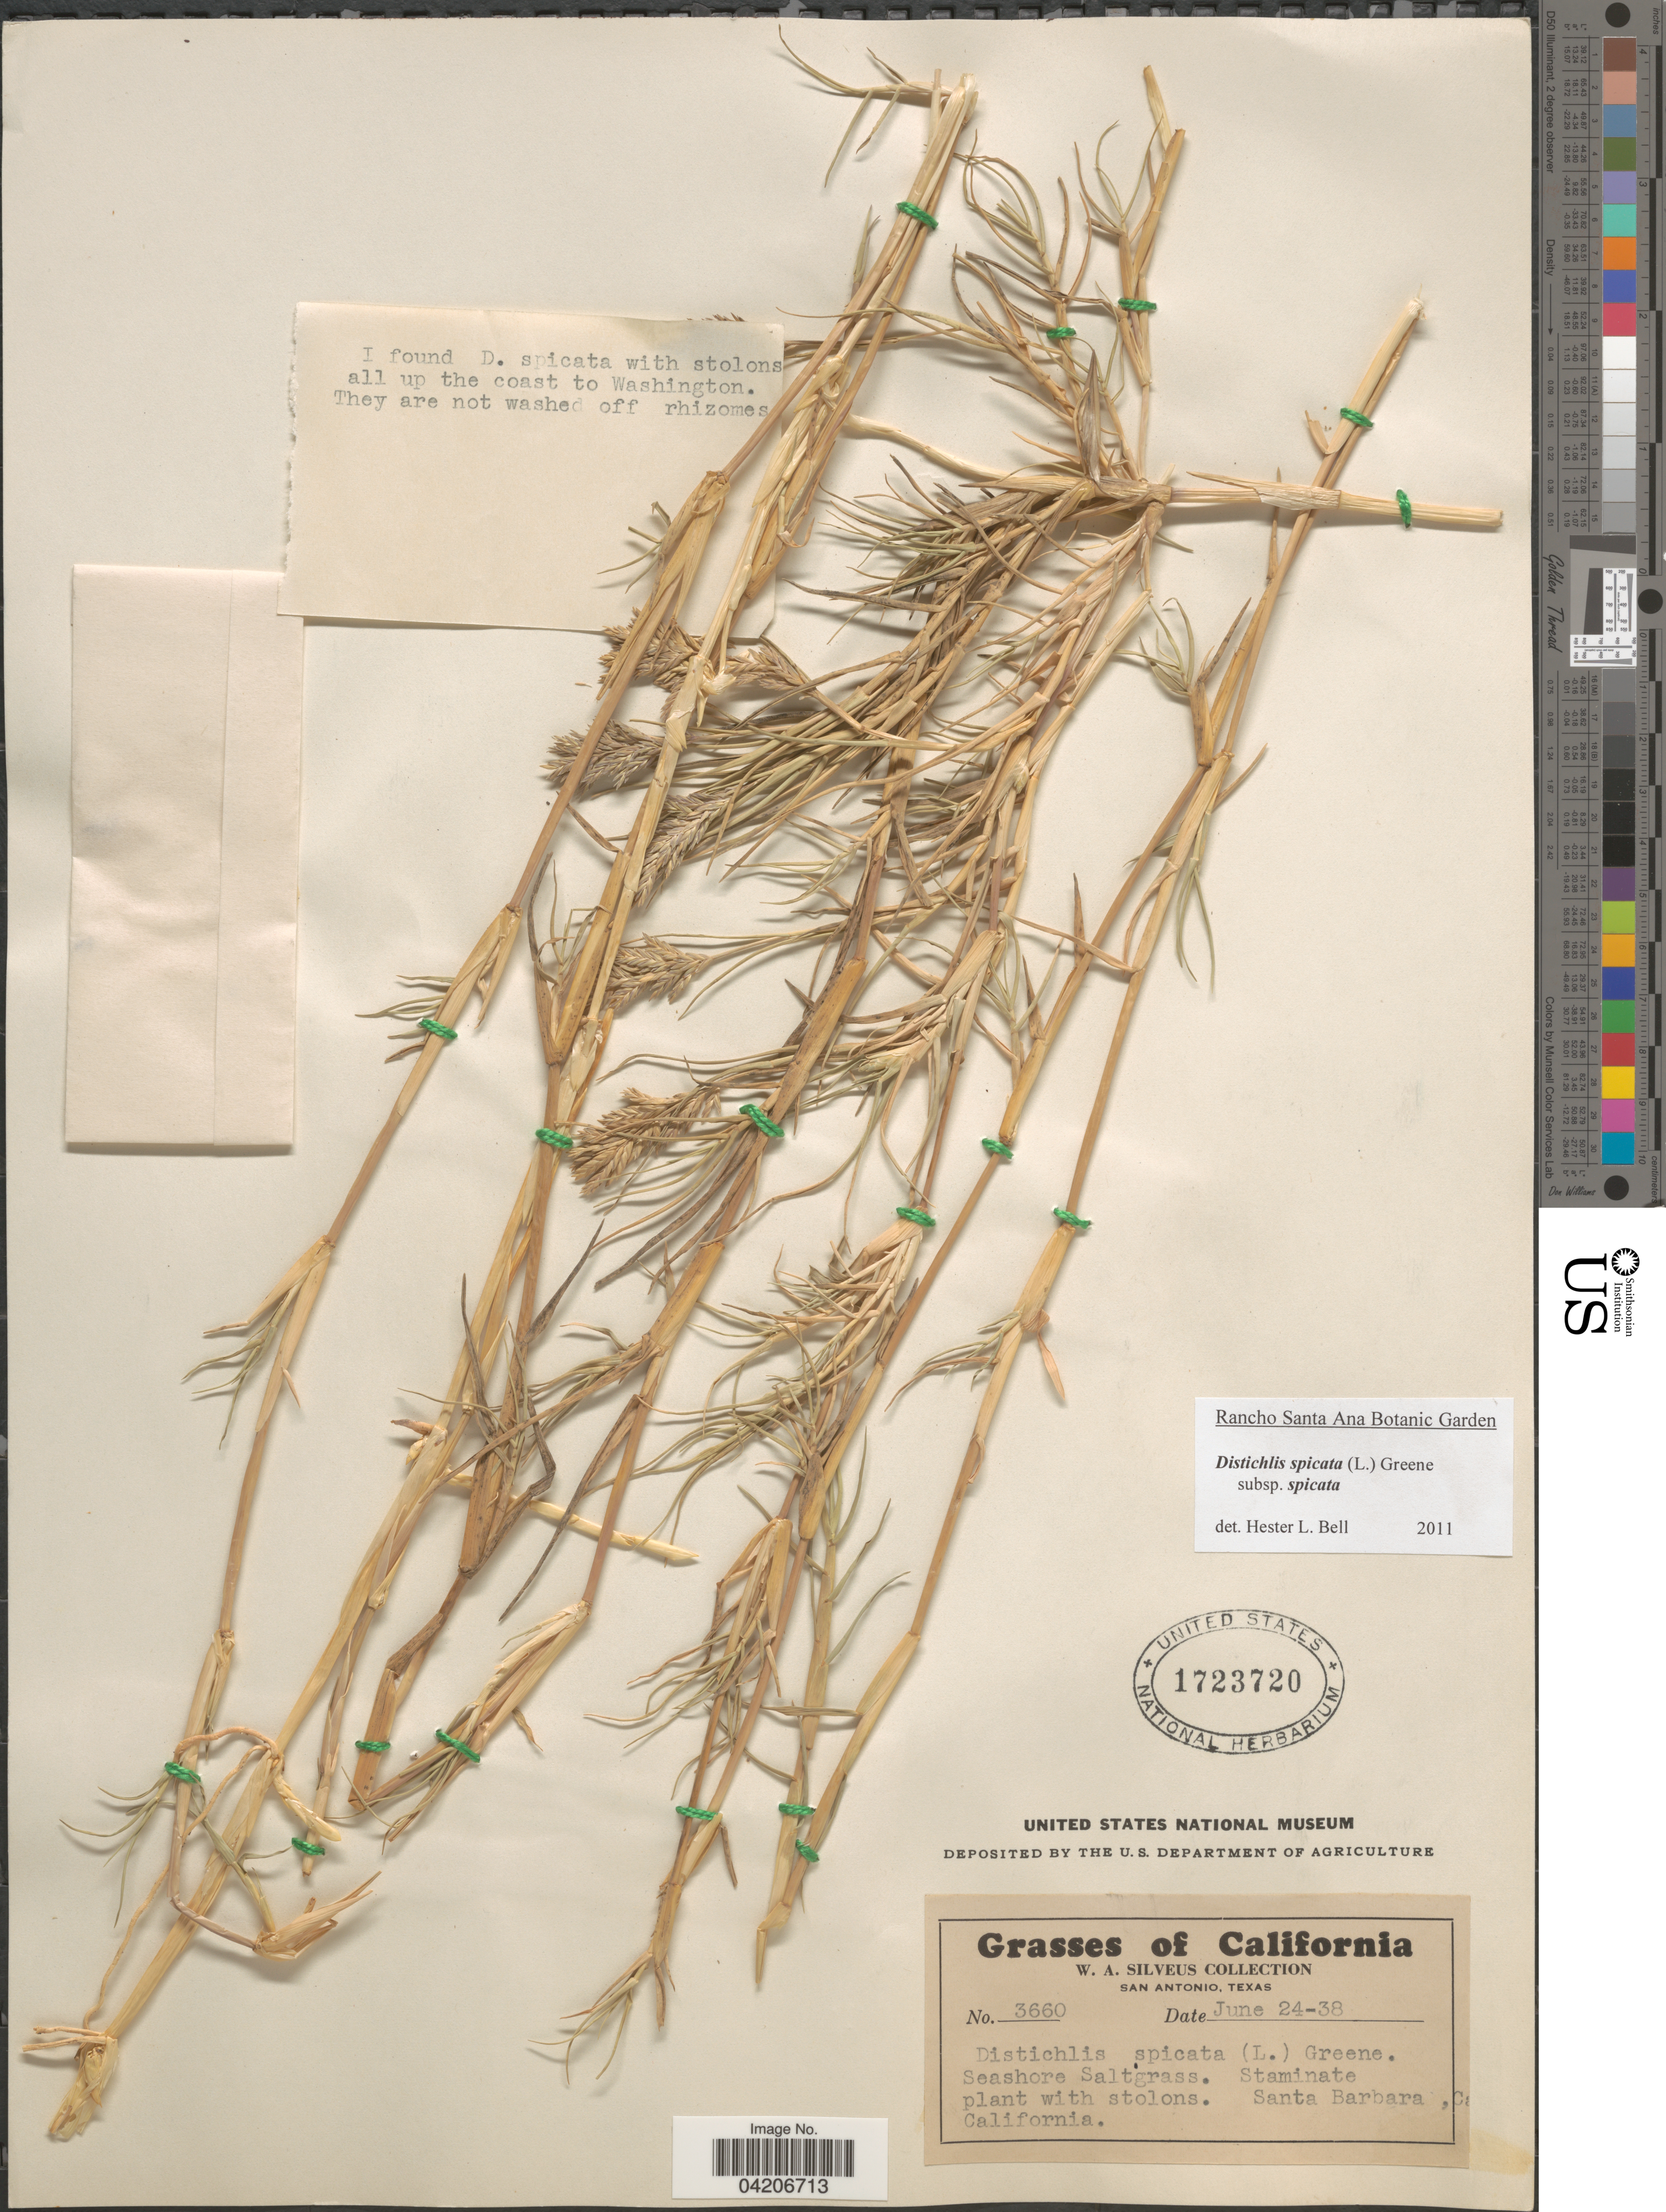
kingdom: Plantae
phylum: Tracheophyta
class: Liliopsida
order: Poales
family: Poaceae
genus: Distichlis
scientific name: Distichlis spicata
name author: (L.) Greene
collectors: W. Silveus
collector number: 3660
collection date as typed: Transcribed d/m/y: 24/6/38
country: United States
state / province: California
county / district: Santa Barbara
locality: Santa Barbara.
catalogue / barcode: US 1723720